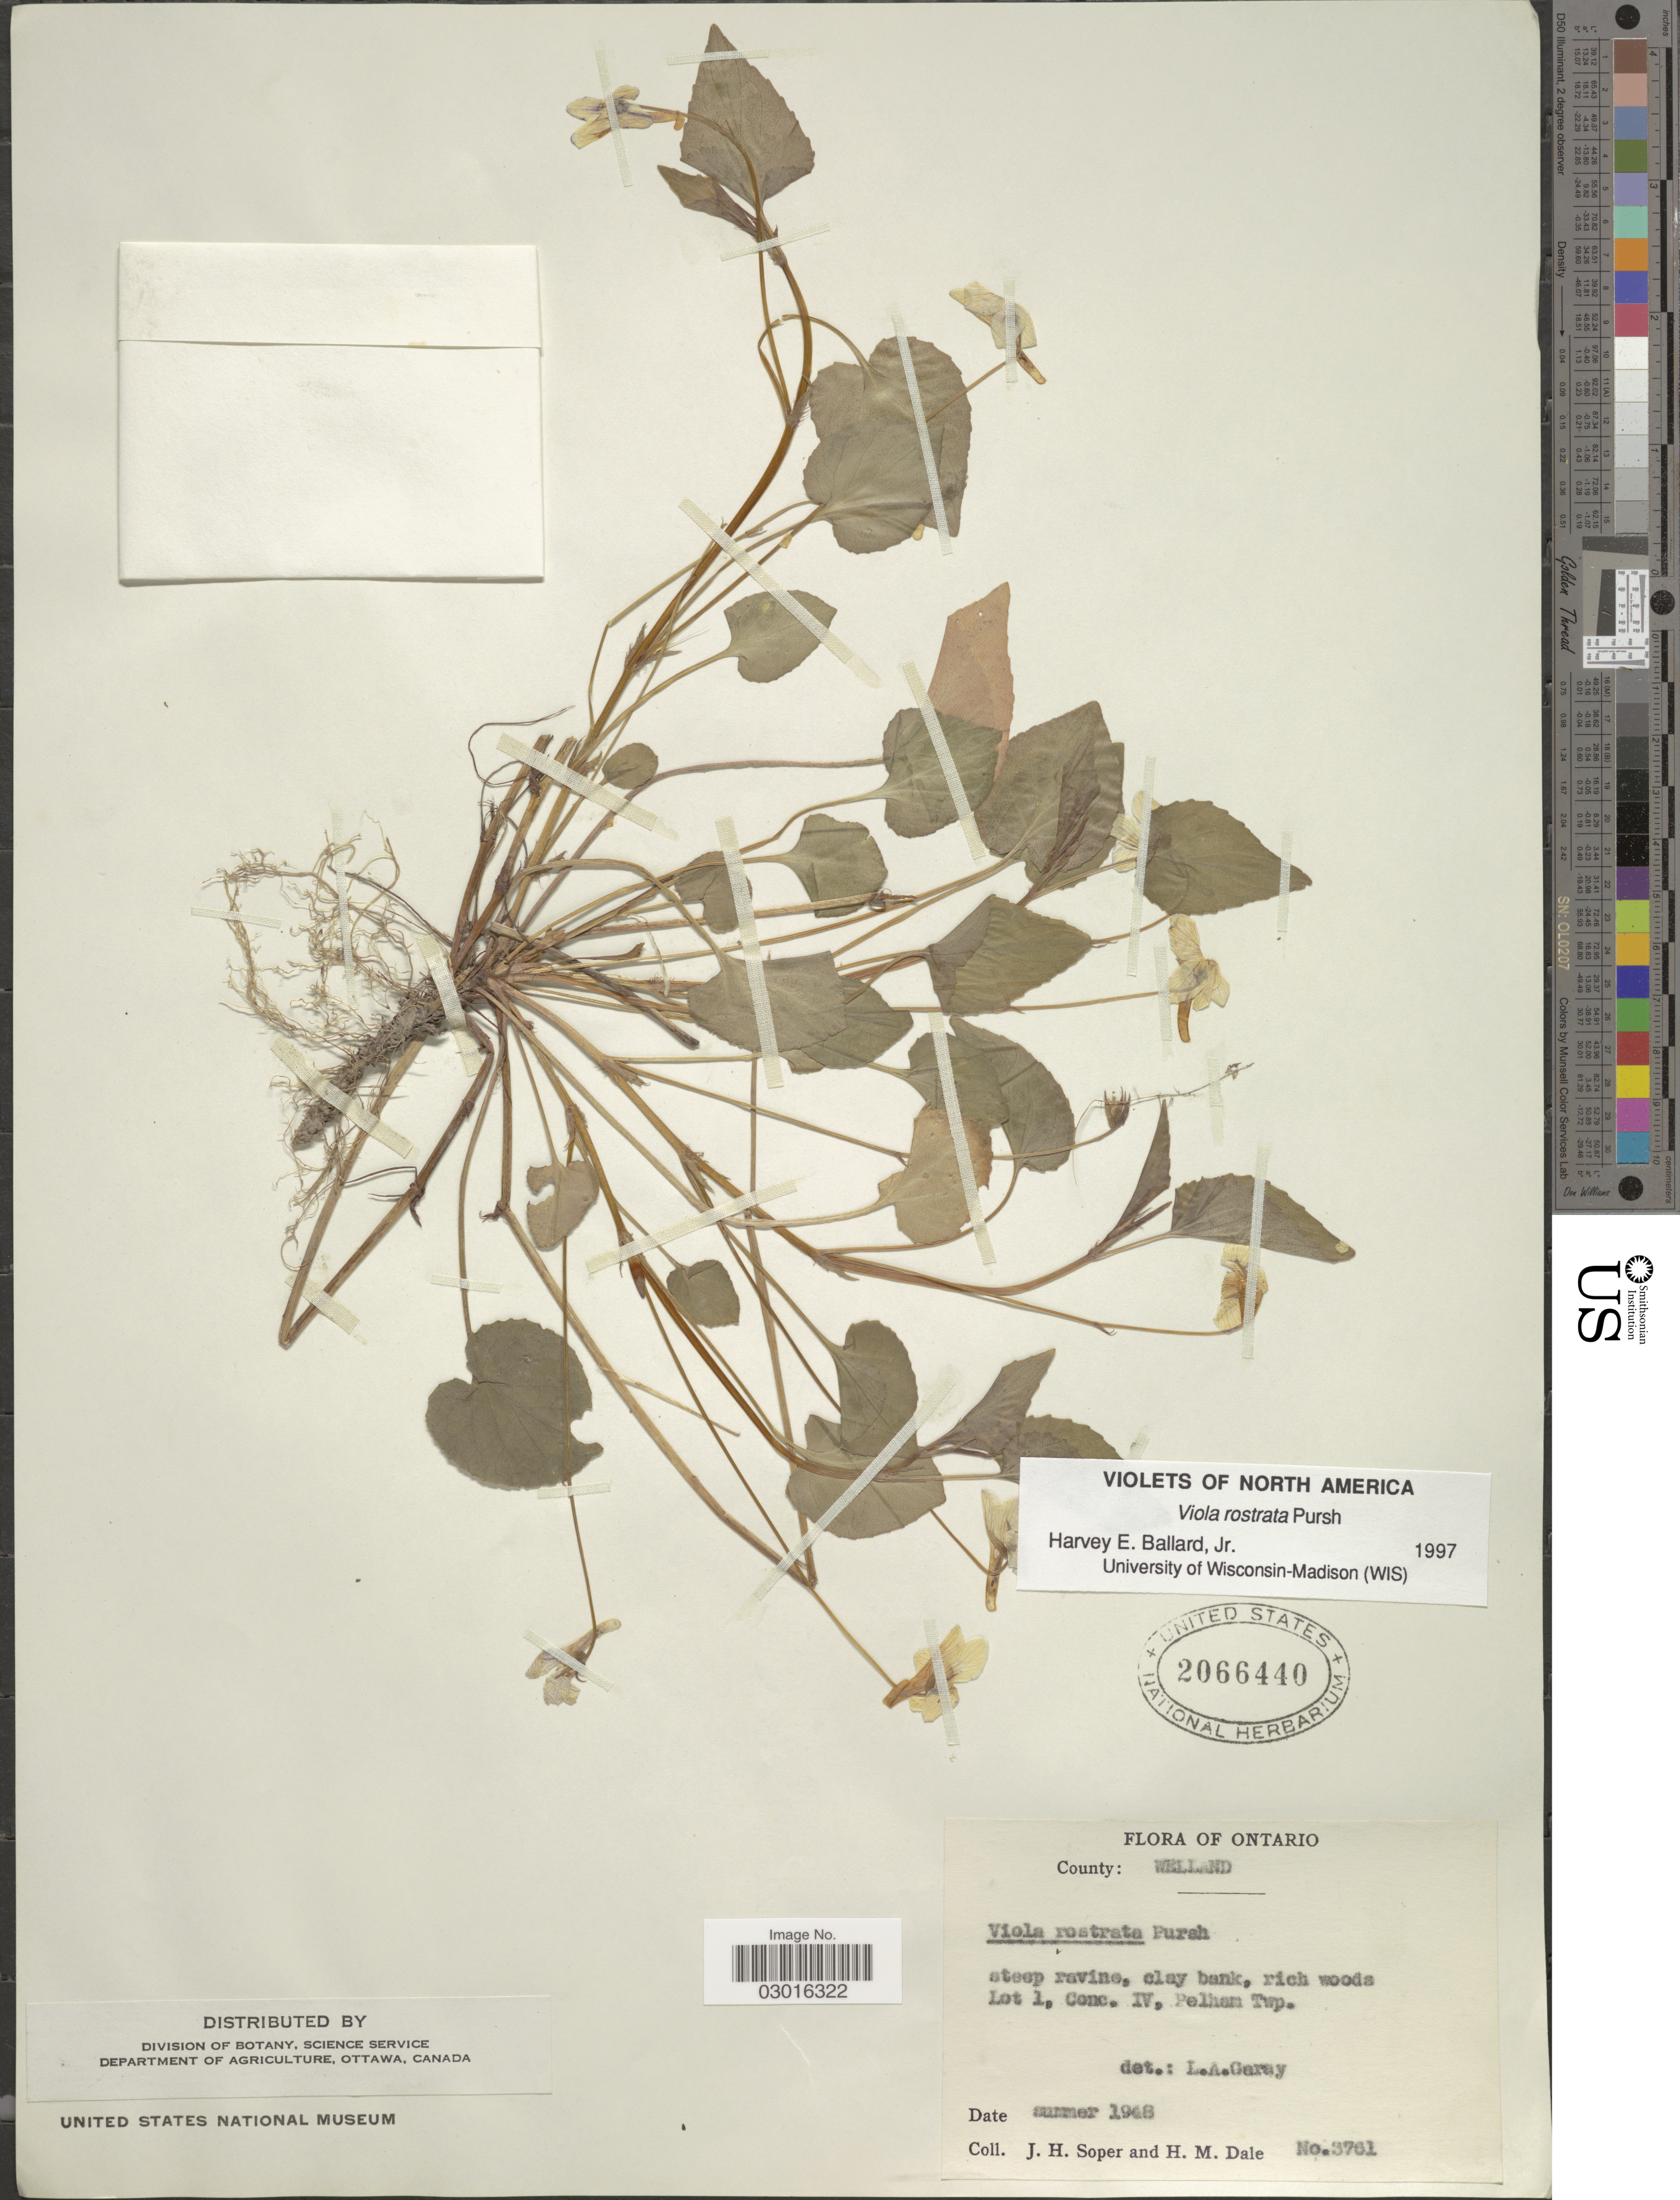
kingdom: Plantae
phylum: Tracheophyta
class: Magnoliopsida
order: Malpighiales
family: Violaceae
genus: Viola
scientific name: Viola rostrata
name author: Pursh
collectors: J. H. Soper & H. M. Dale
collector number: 3761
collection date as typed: summer 1948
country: Canada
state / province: Ontario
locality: County: Welland, Lot 1, Conc. IV, Pelham Twp.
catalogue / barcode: US 2066440